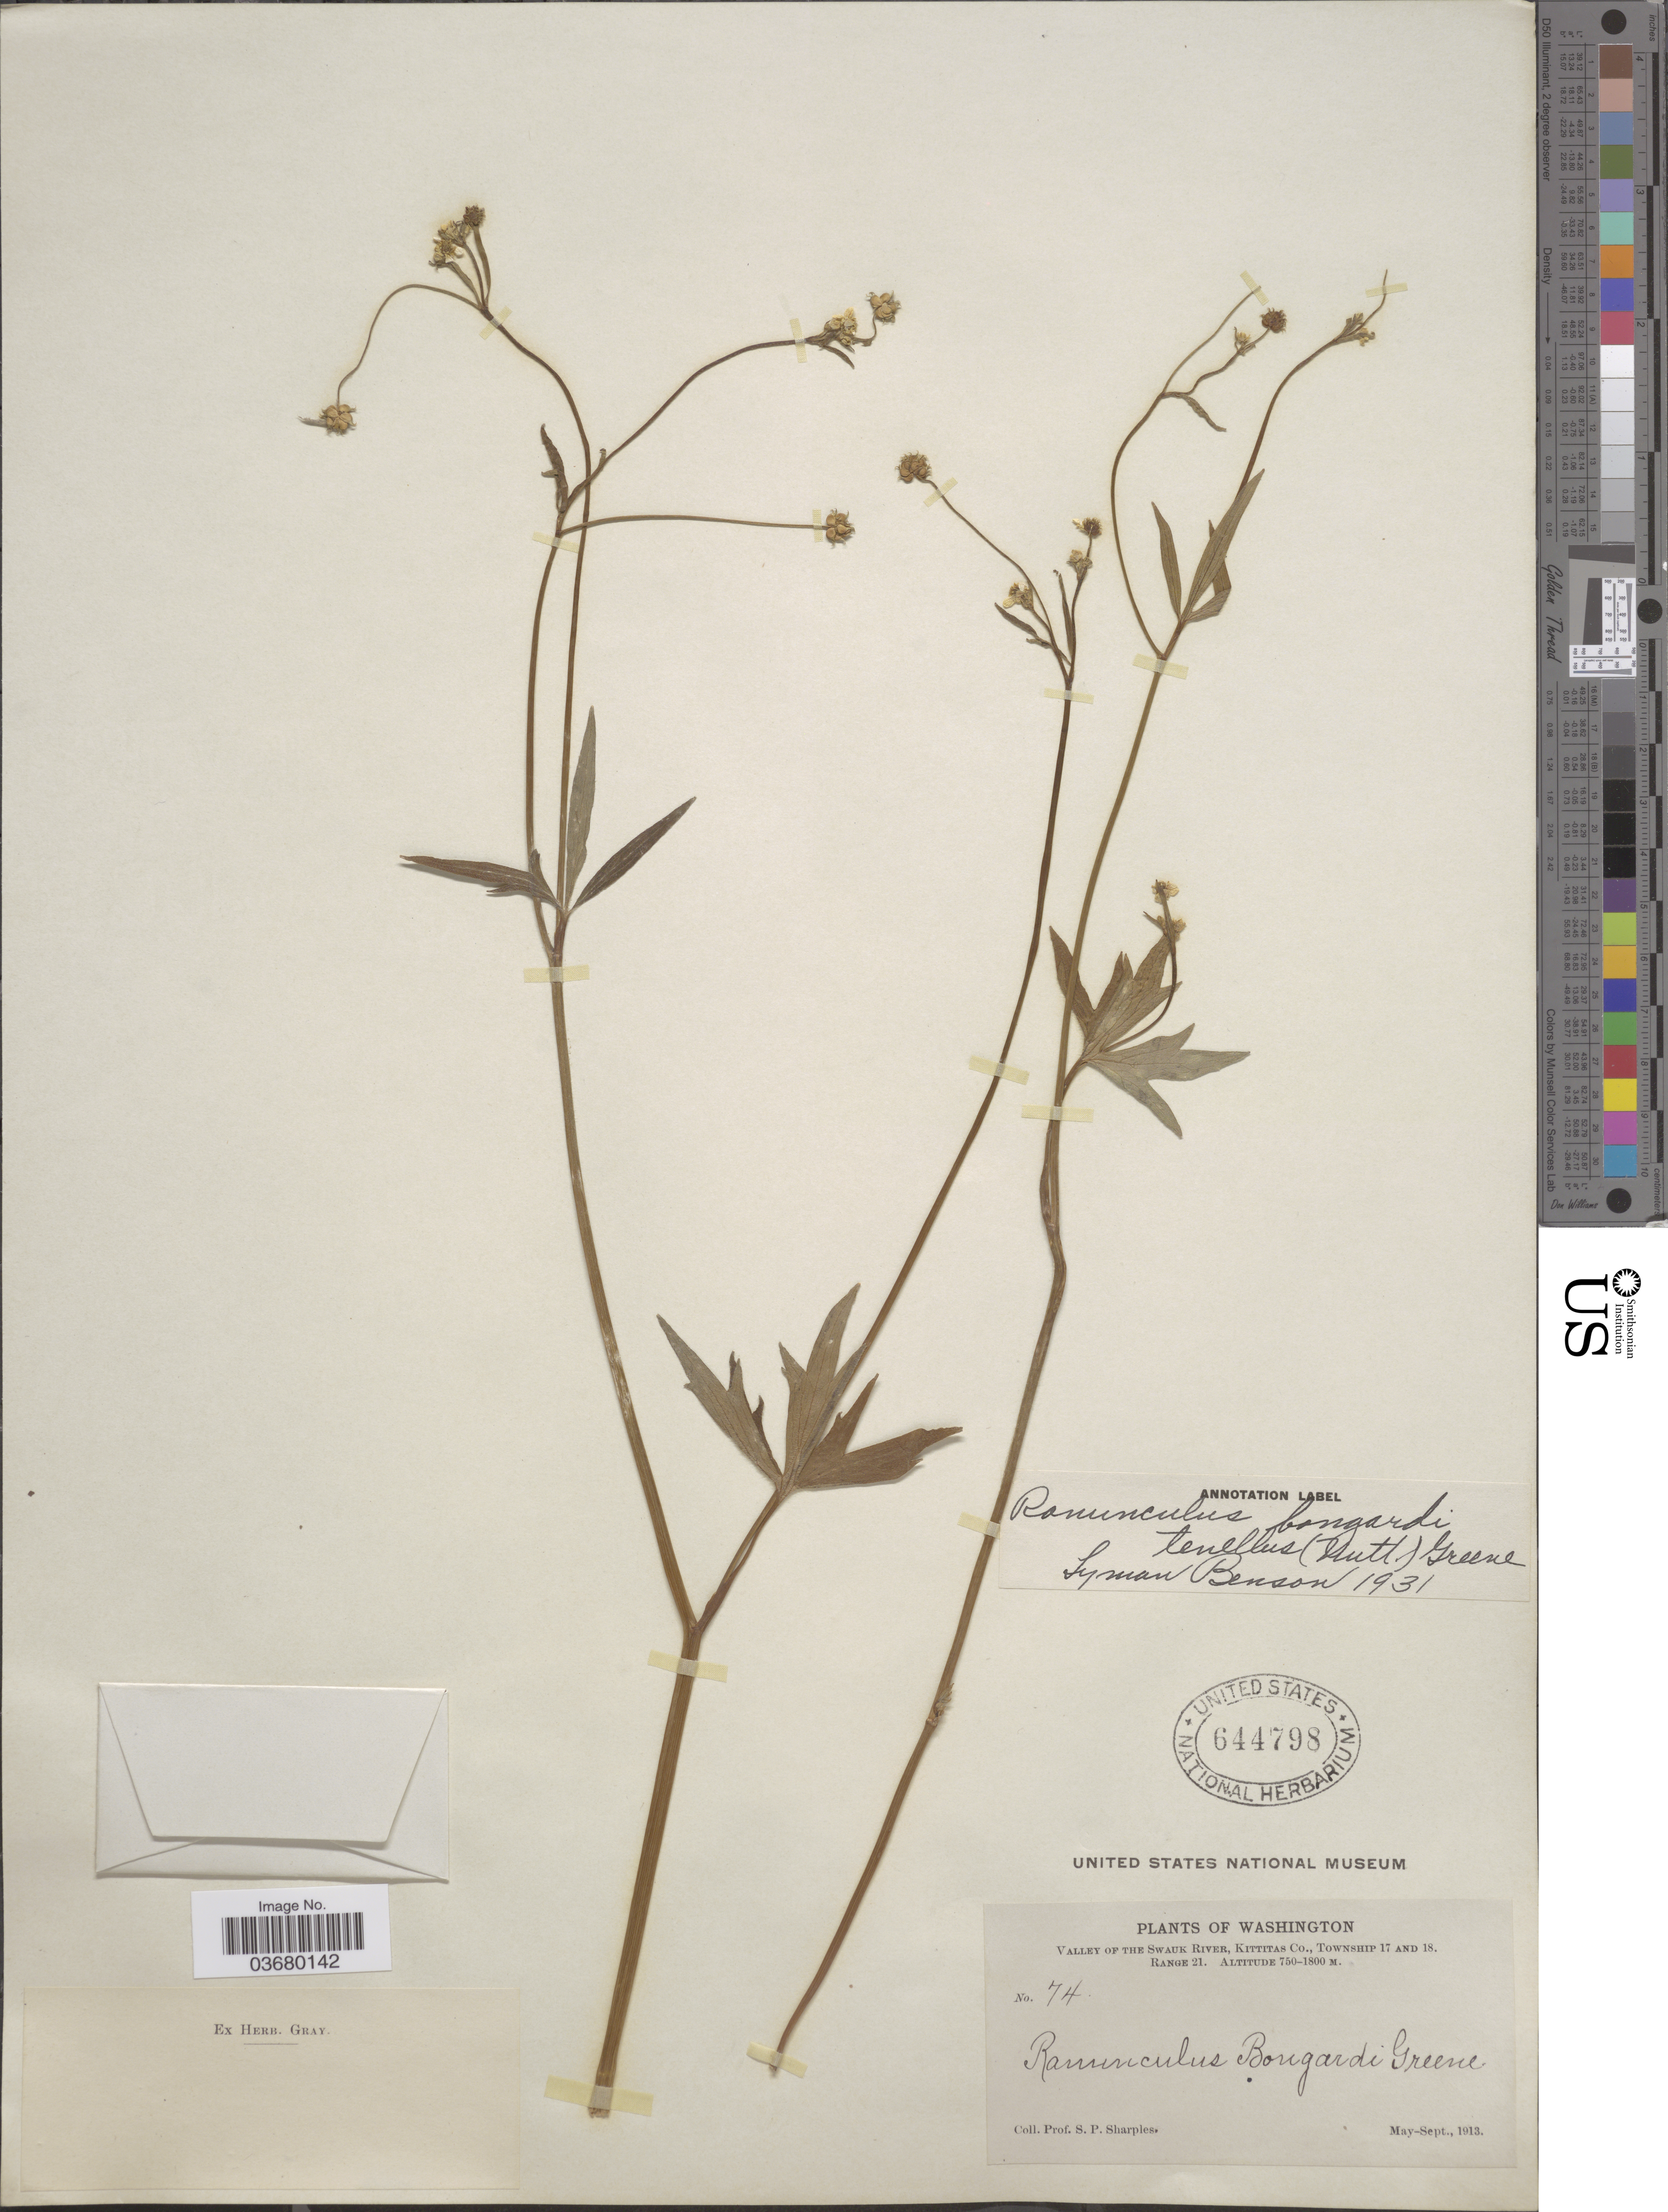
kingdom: Plantae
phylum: Tracheophyta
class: Magnoliopsida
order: Ranunculales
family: Ranunculaceae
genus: Ranunculus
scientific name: Ranunculus bongardii var. tenellus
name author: (A. Gray) Greene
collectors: S. Sharples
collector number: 74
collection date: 1913-05/1913-09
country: United States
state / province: Washington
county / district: Kittitas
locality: Valley of the Swauk River, Kittitas Co., Township 17 and 18. Range 21.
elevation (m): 750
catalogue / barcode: US 644798